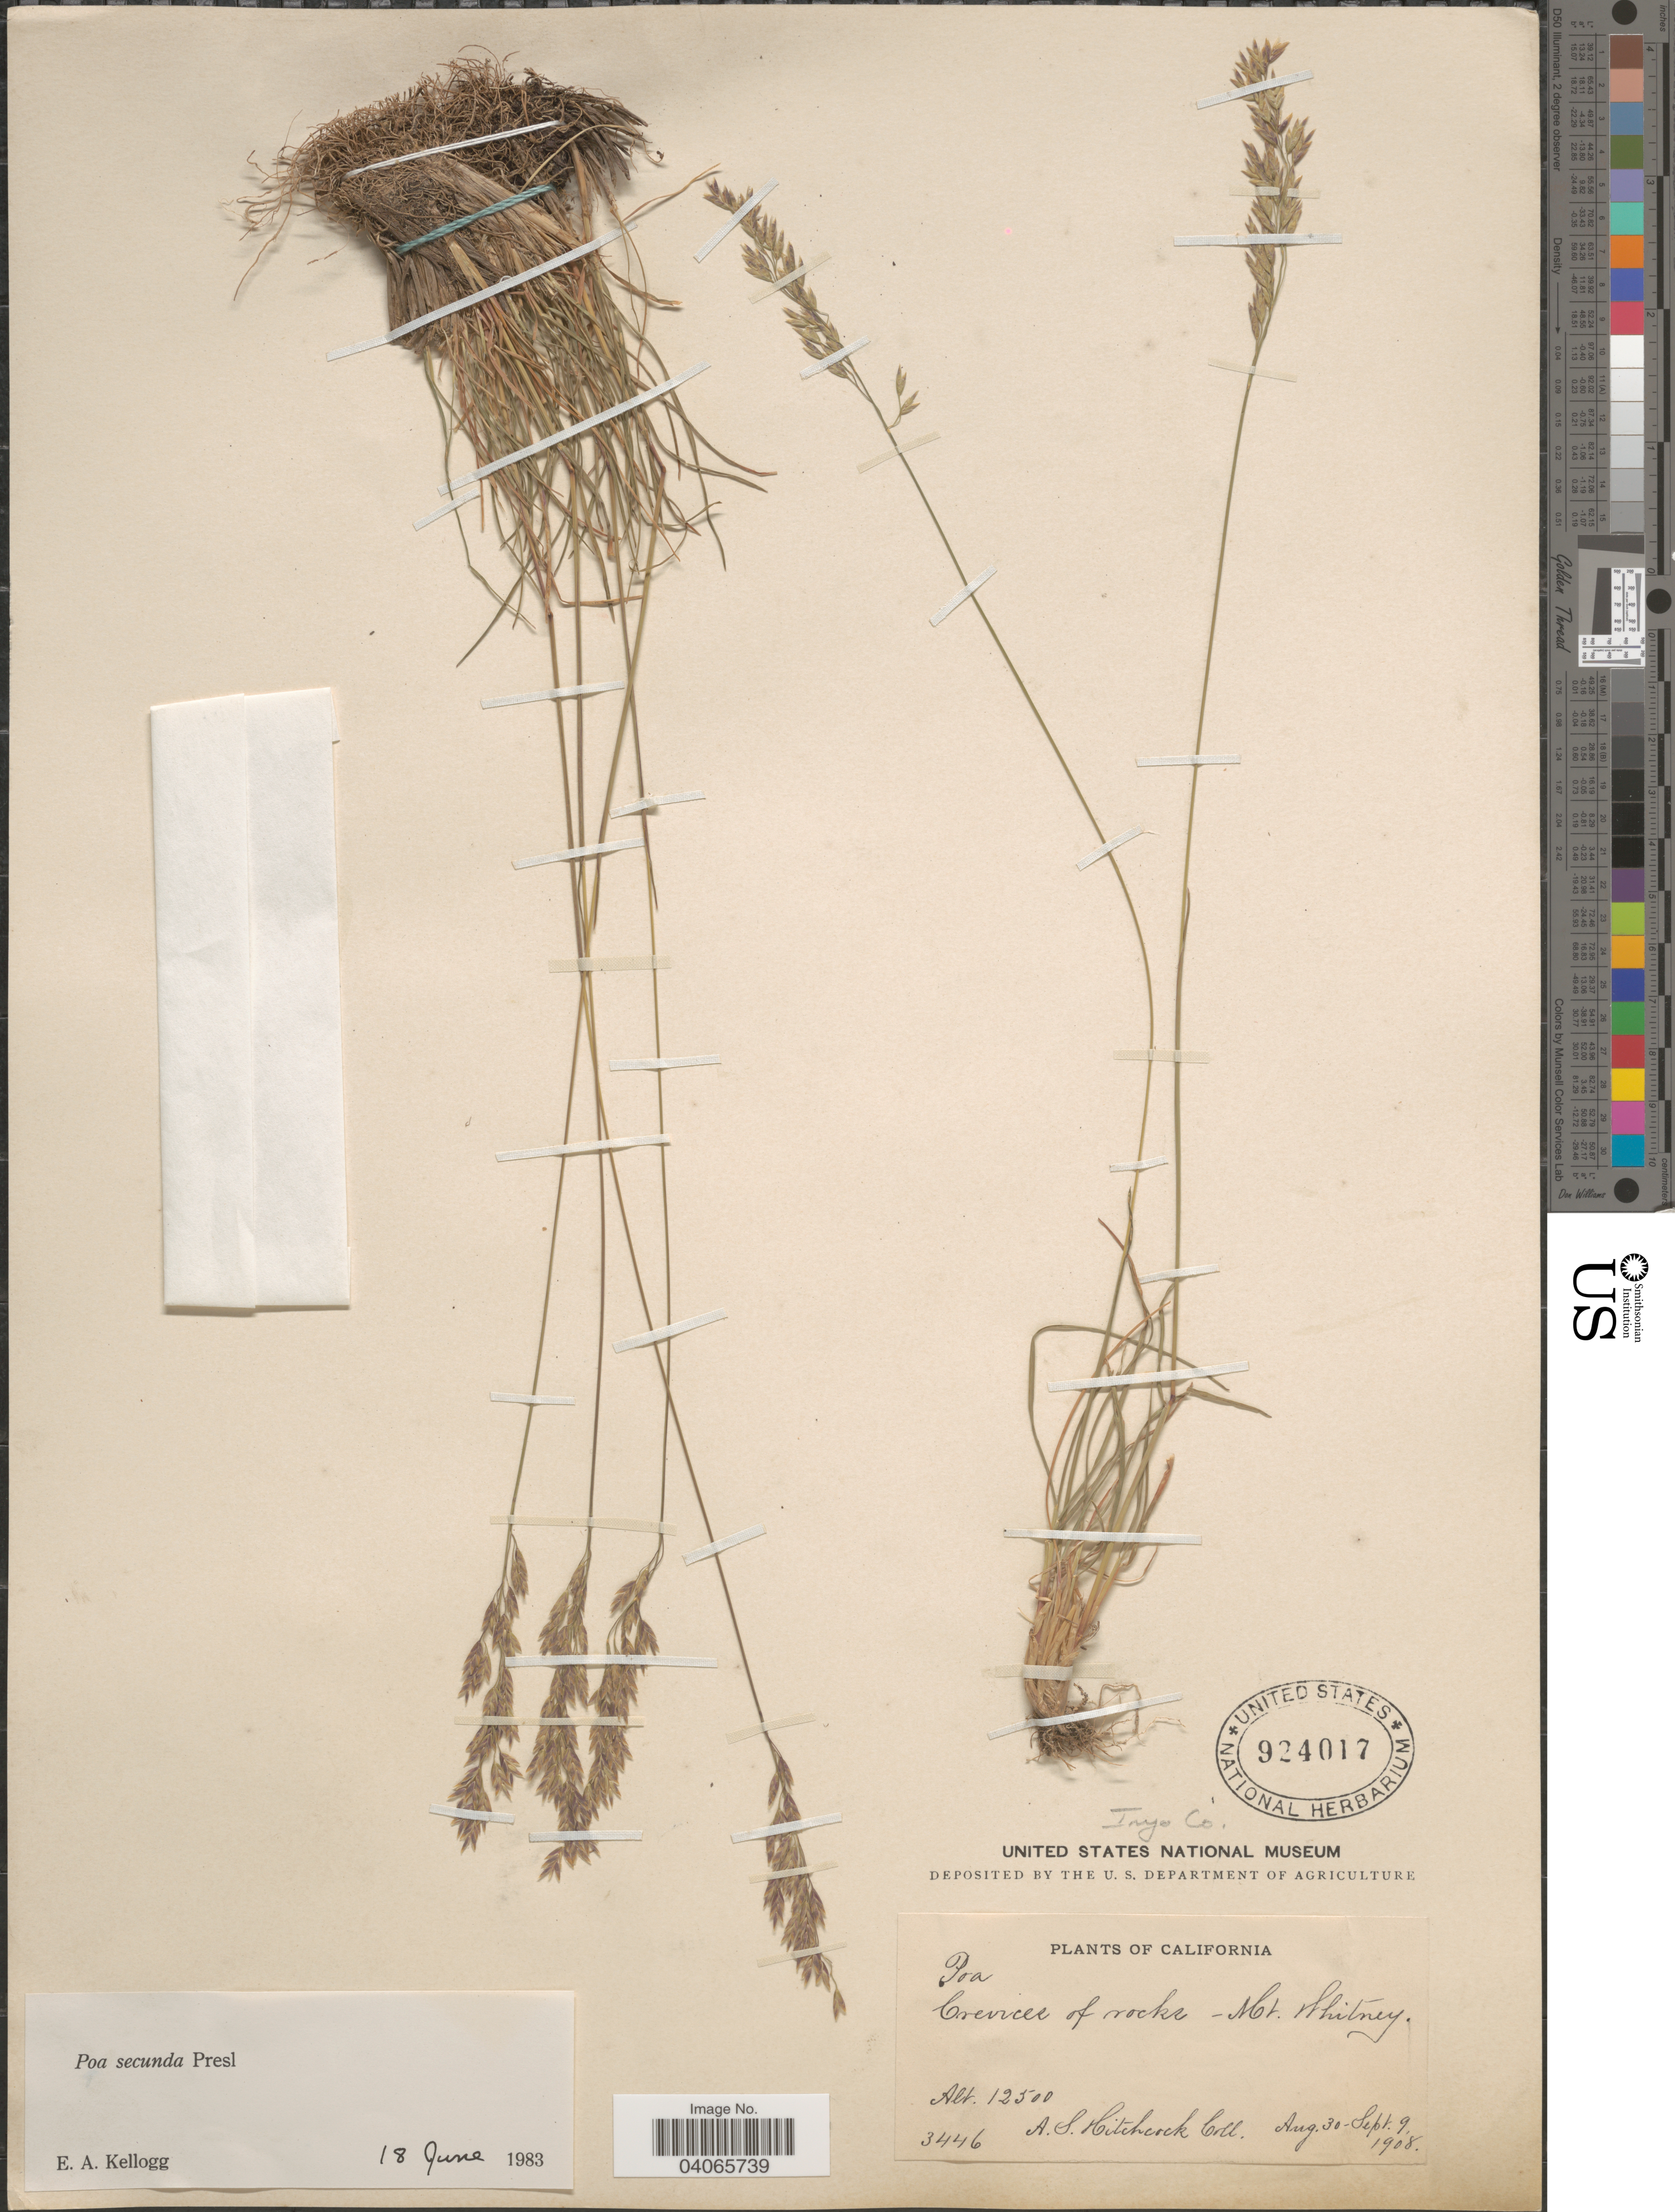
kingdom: Plantae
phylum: Tracheophyta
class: Liliopsida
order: Poales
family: Poaceae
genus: Poa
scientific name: Poa secunda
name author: J. Presl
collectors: A. S. Hitchcock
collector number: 3446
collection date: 1908-08-30/1908-09-09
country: United States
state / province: California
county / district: Inyo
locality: Crevices of rocks. Mt. Whitney. Inyo Co.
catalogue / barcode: US 924017